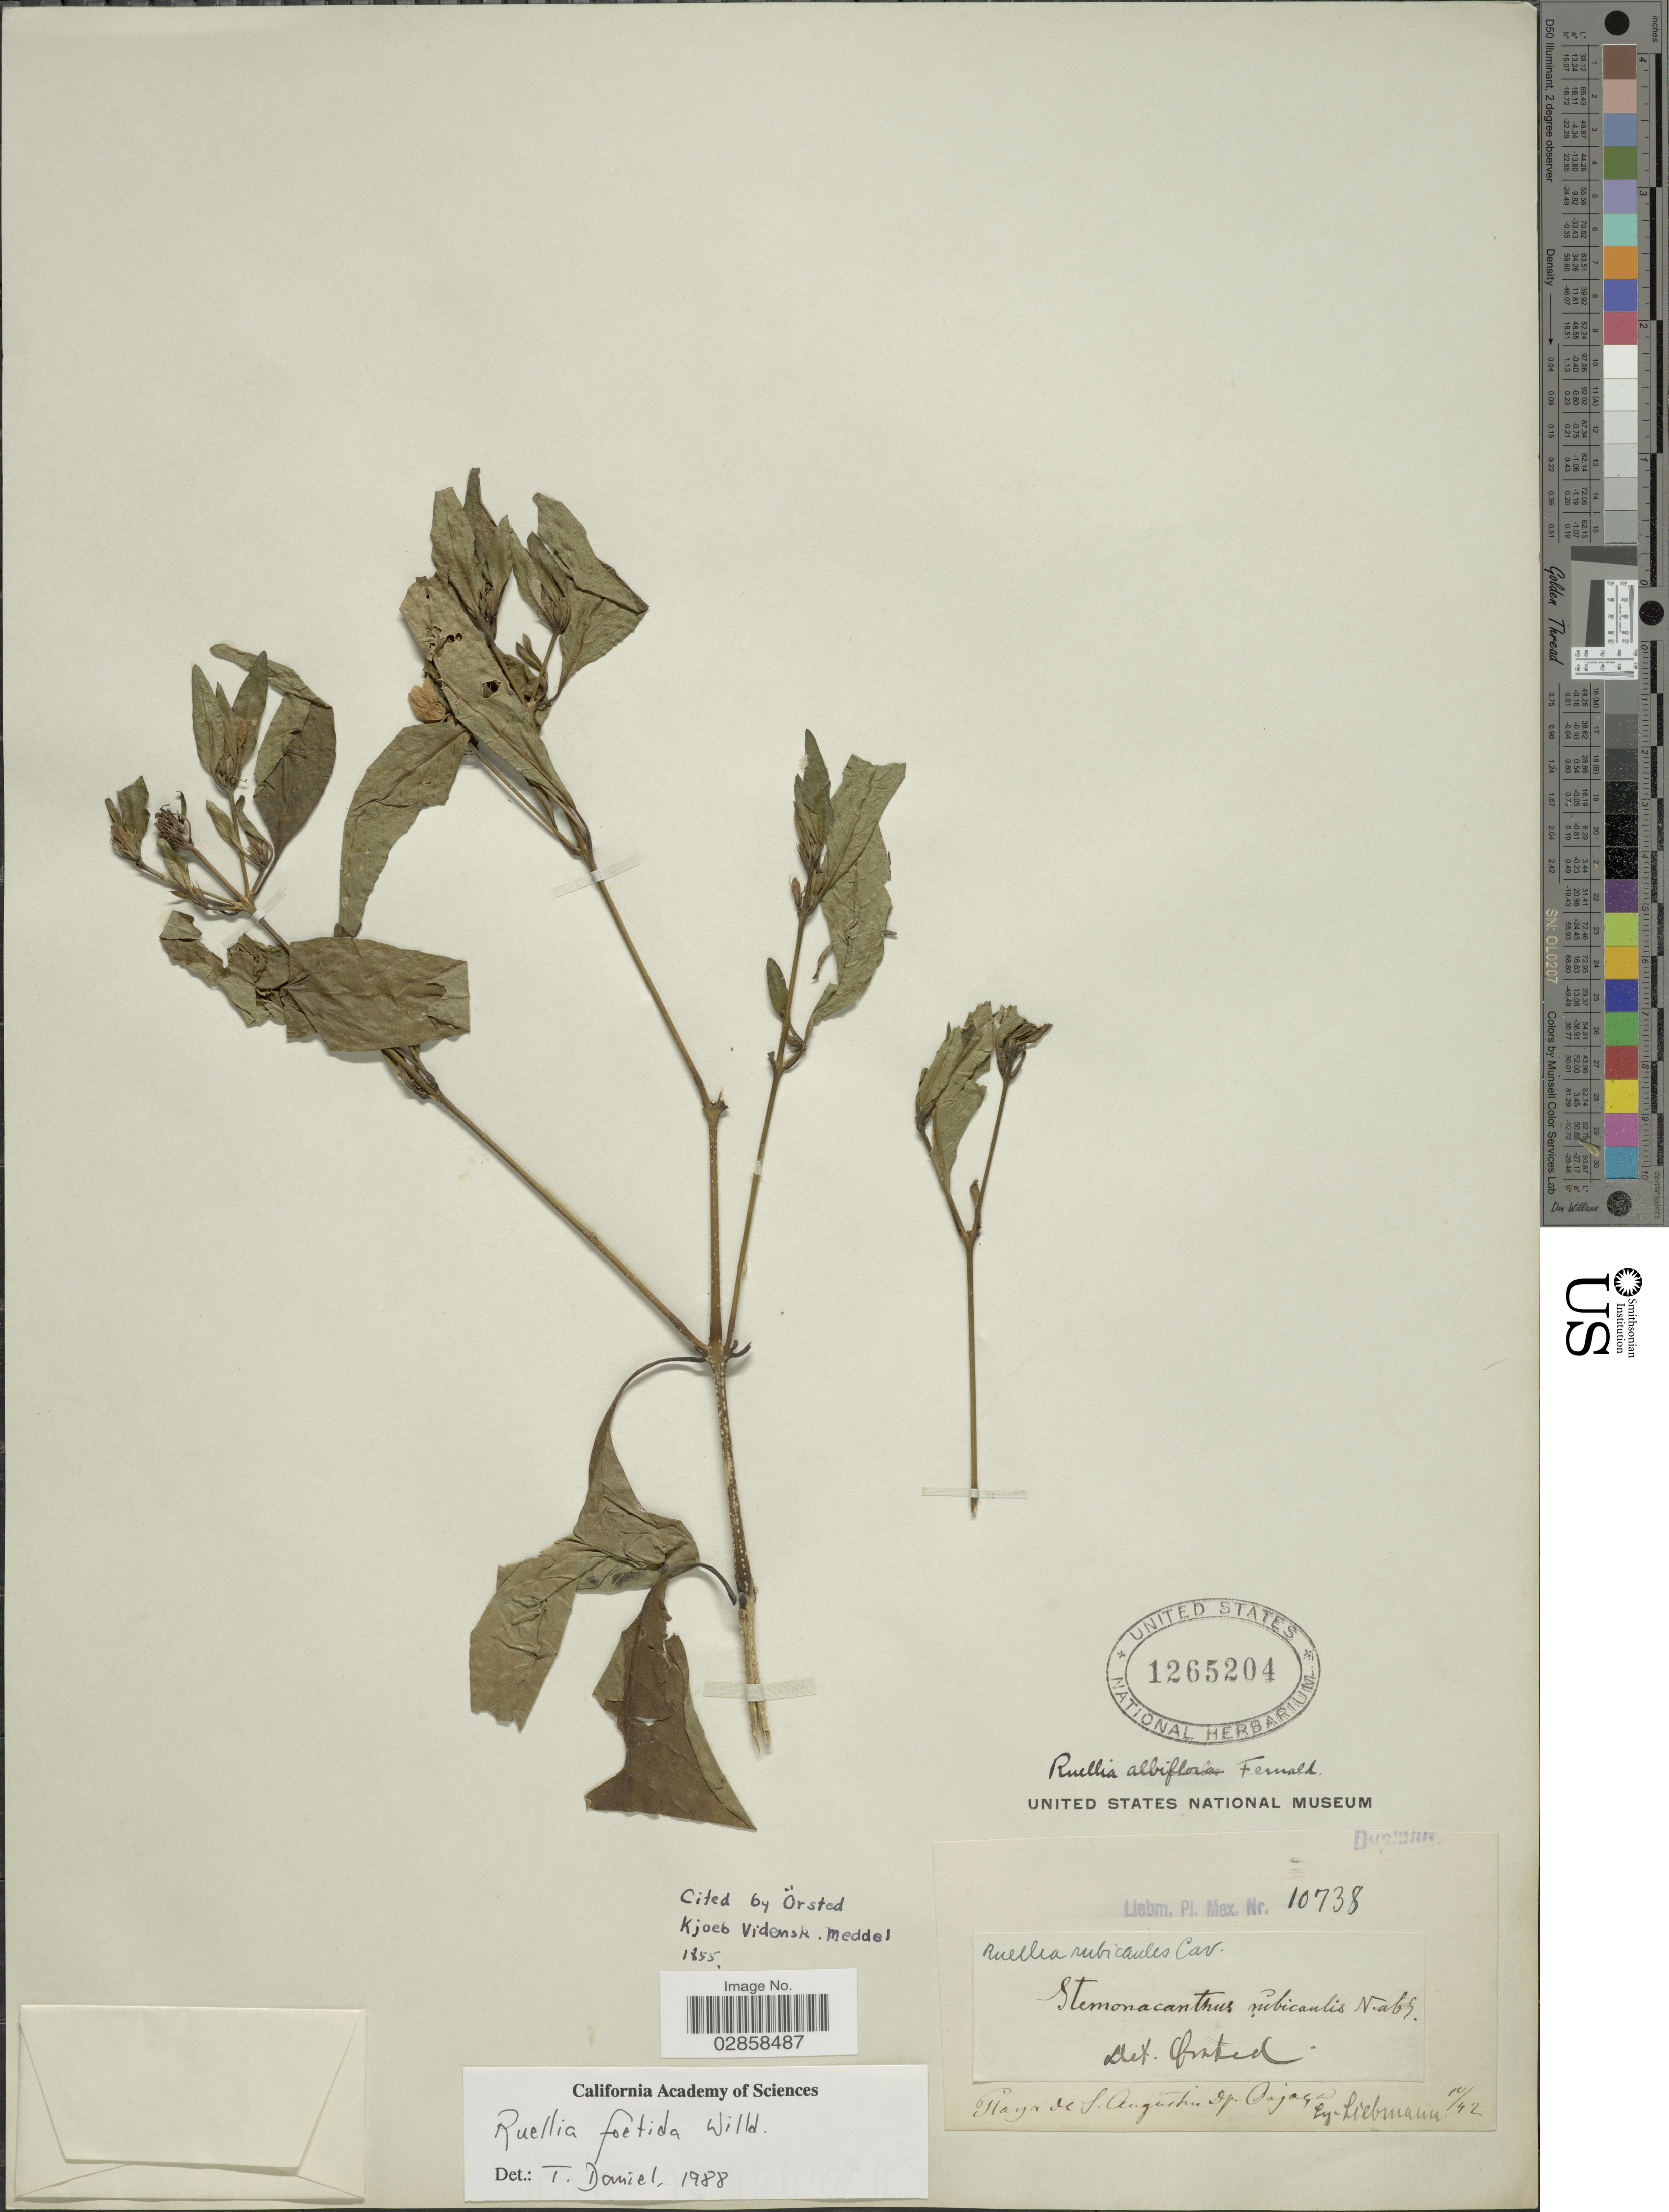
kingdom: Plantae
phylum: Tracheophyta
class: Magnoliopsida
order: Lamiales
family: Acanthaceae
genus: Ruellia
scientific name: Ruellia foetida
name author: Willd.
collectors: Liebmann, --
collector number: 10738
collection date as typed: Transcribed d/m/y: /10/92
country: Mexico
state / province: Oaxaca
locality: Playa de S. Ausgustin Dp. Oajaca.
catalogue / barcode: US 1265204